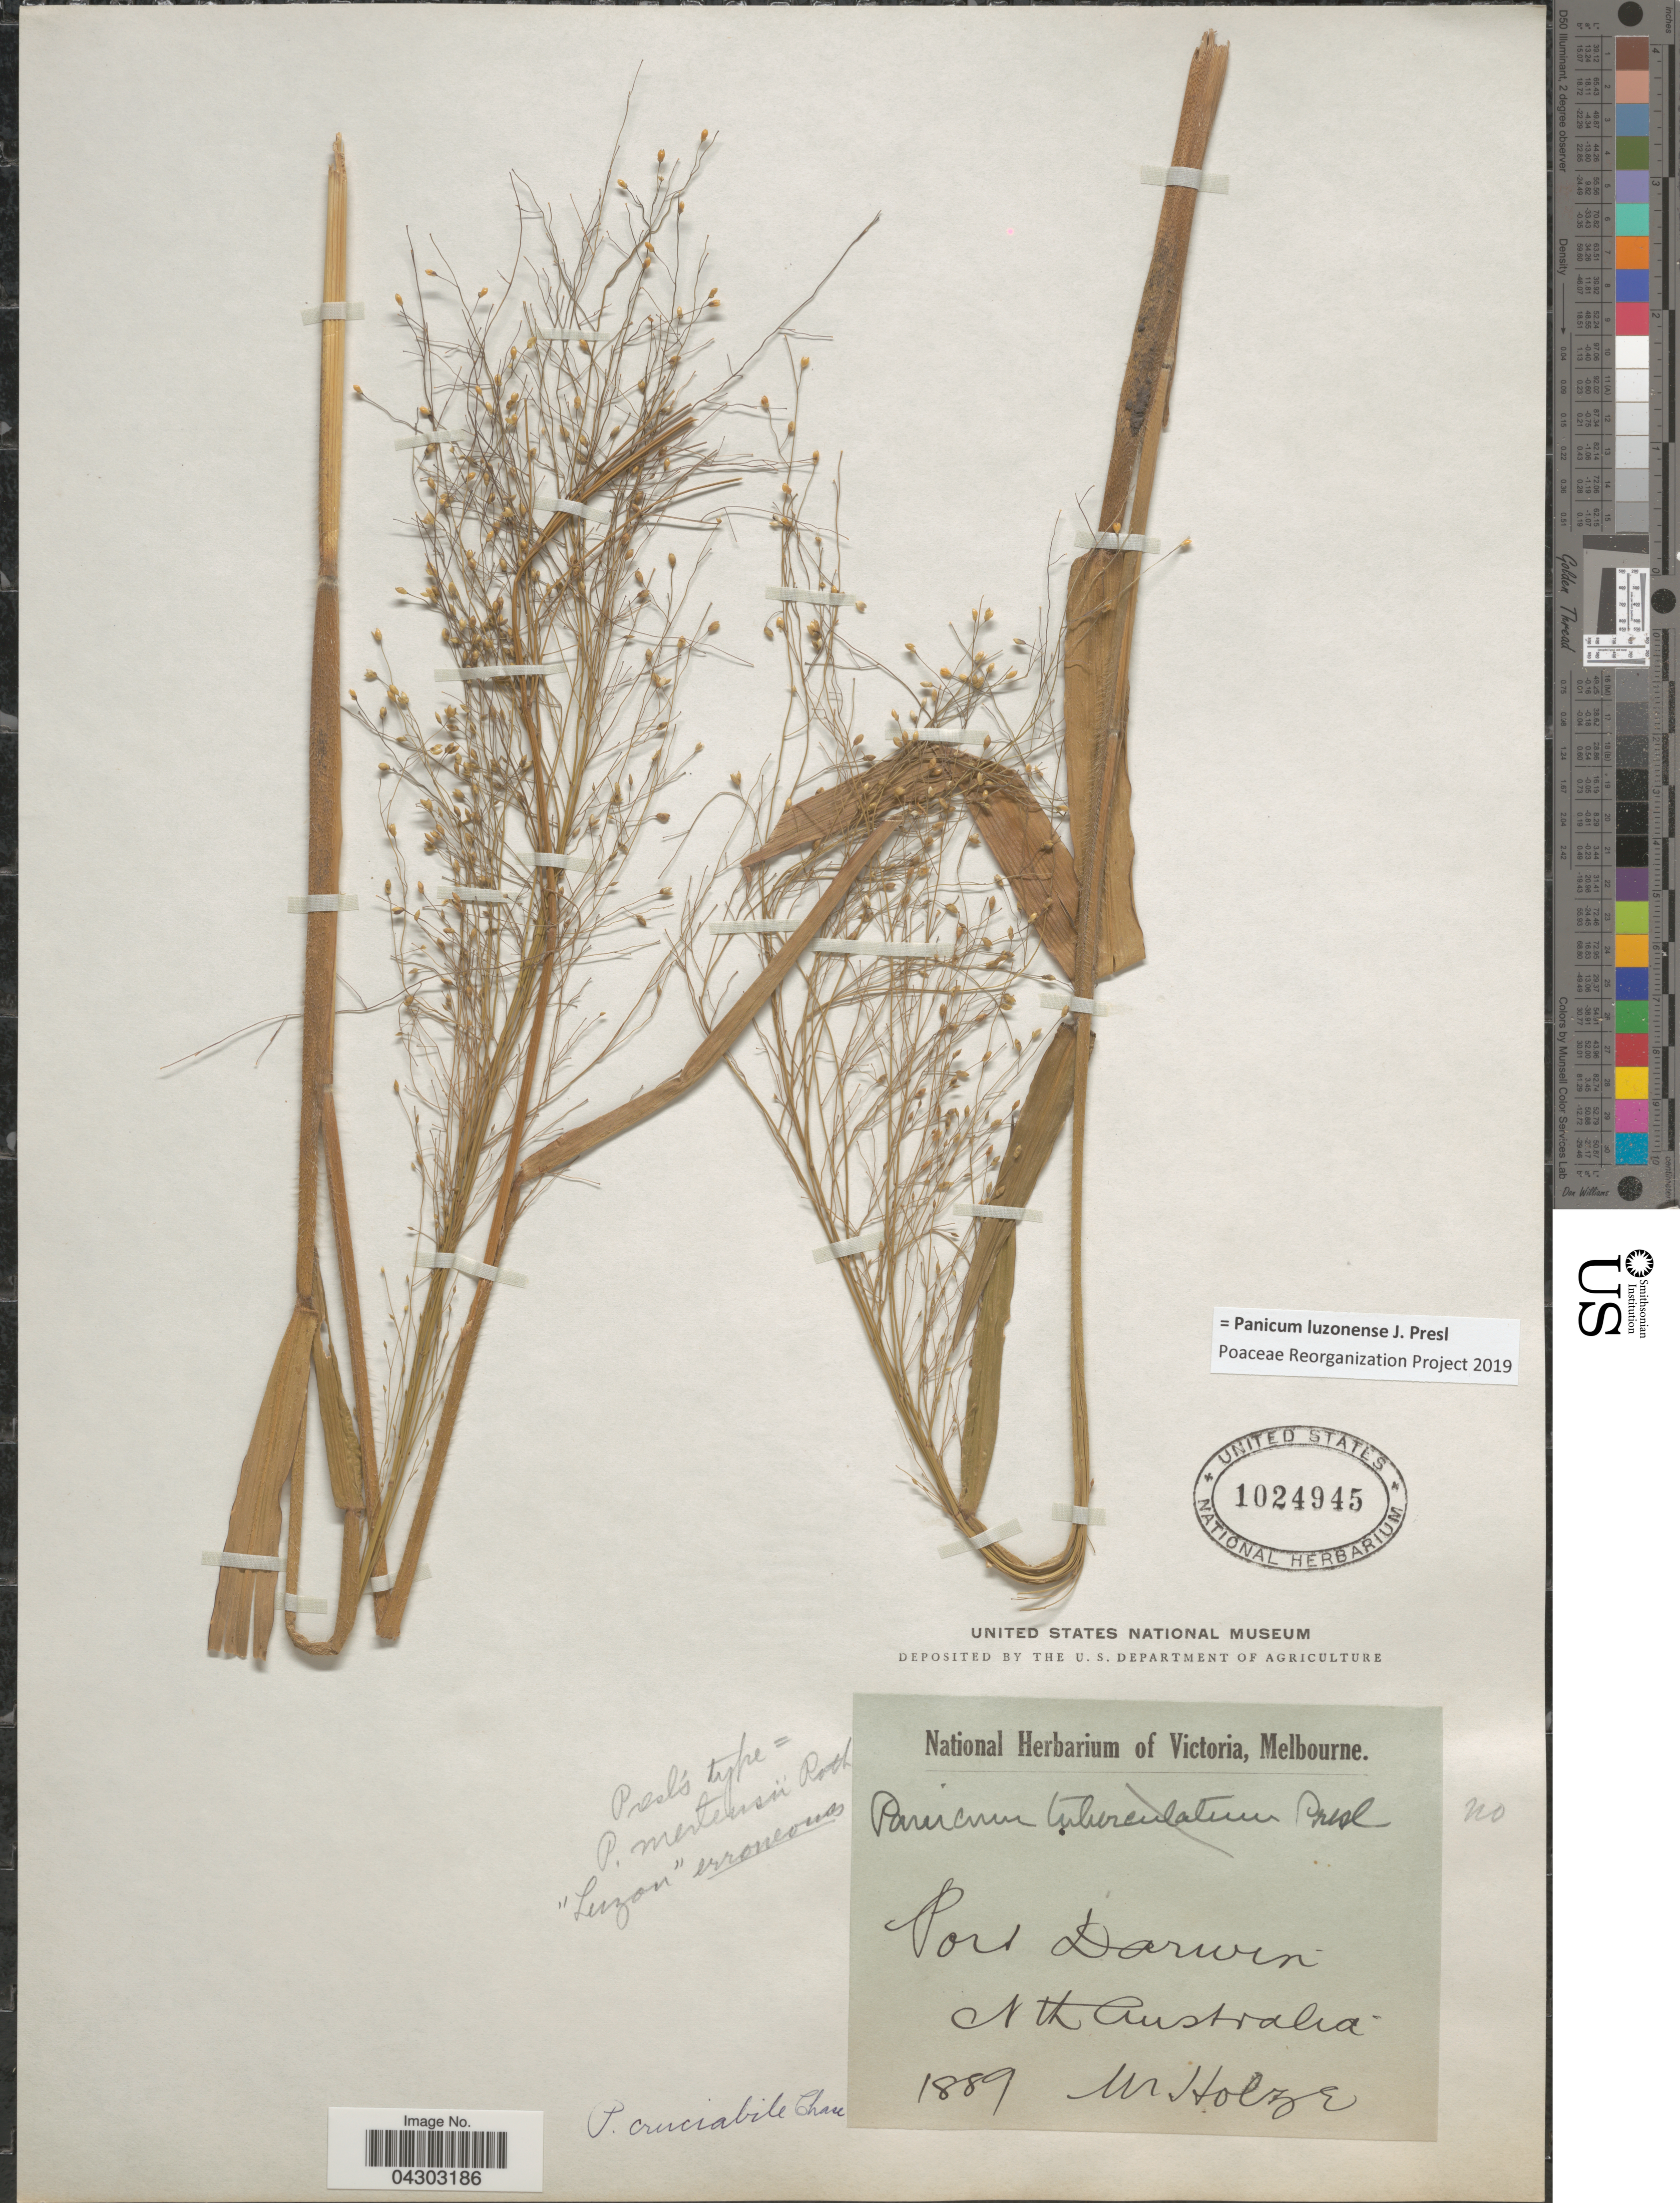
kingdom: Plantae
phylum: Tracheophyta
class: Liliopsida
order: Poales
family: Poaceae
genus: Panicum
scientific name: Panicum luzonense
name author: J. Presl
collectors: M. Holze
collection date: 1889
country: Australia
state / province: Northern Territory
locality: Port Darwin. Nth Australia.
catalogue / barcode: US 1024945